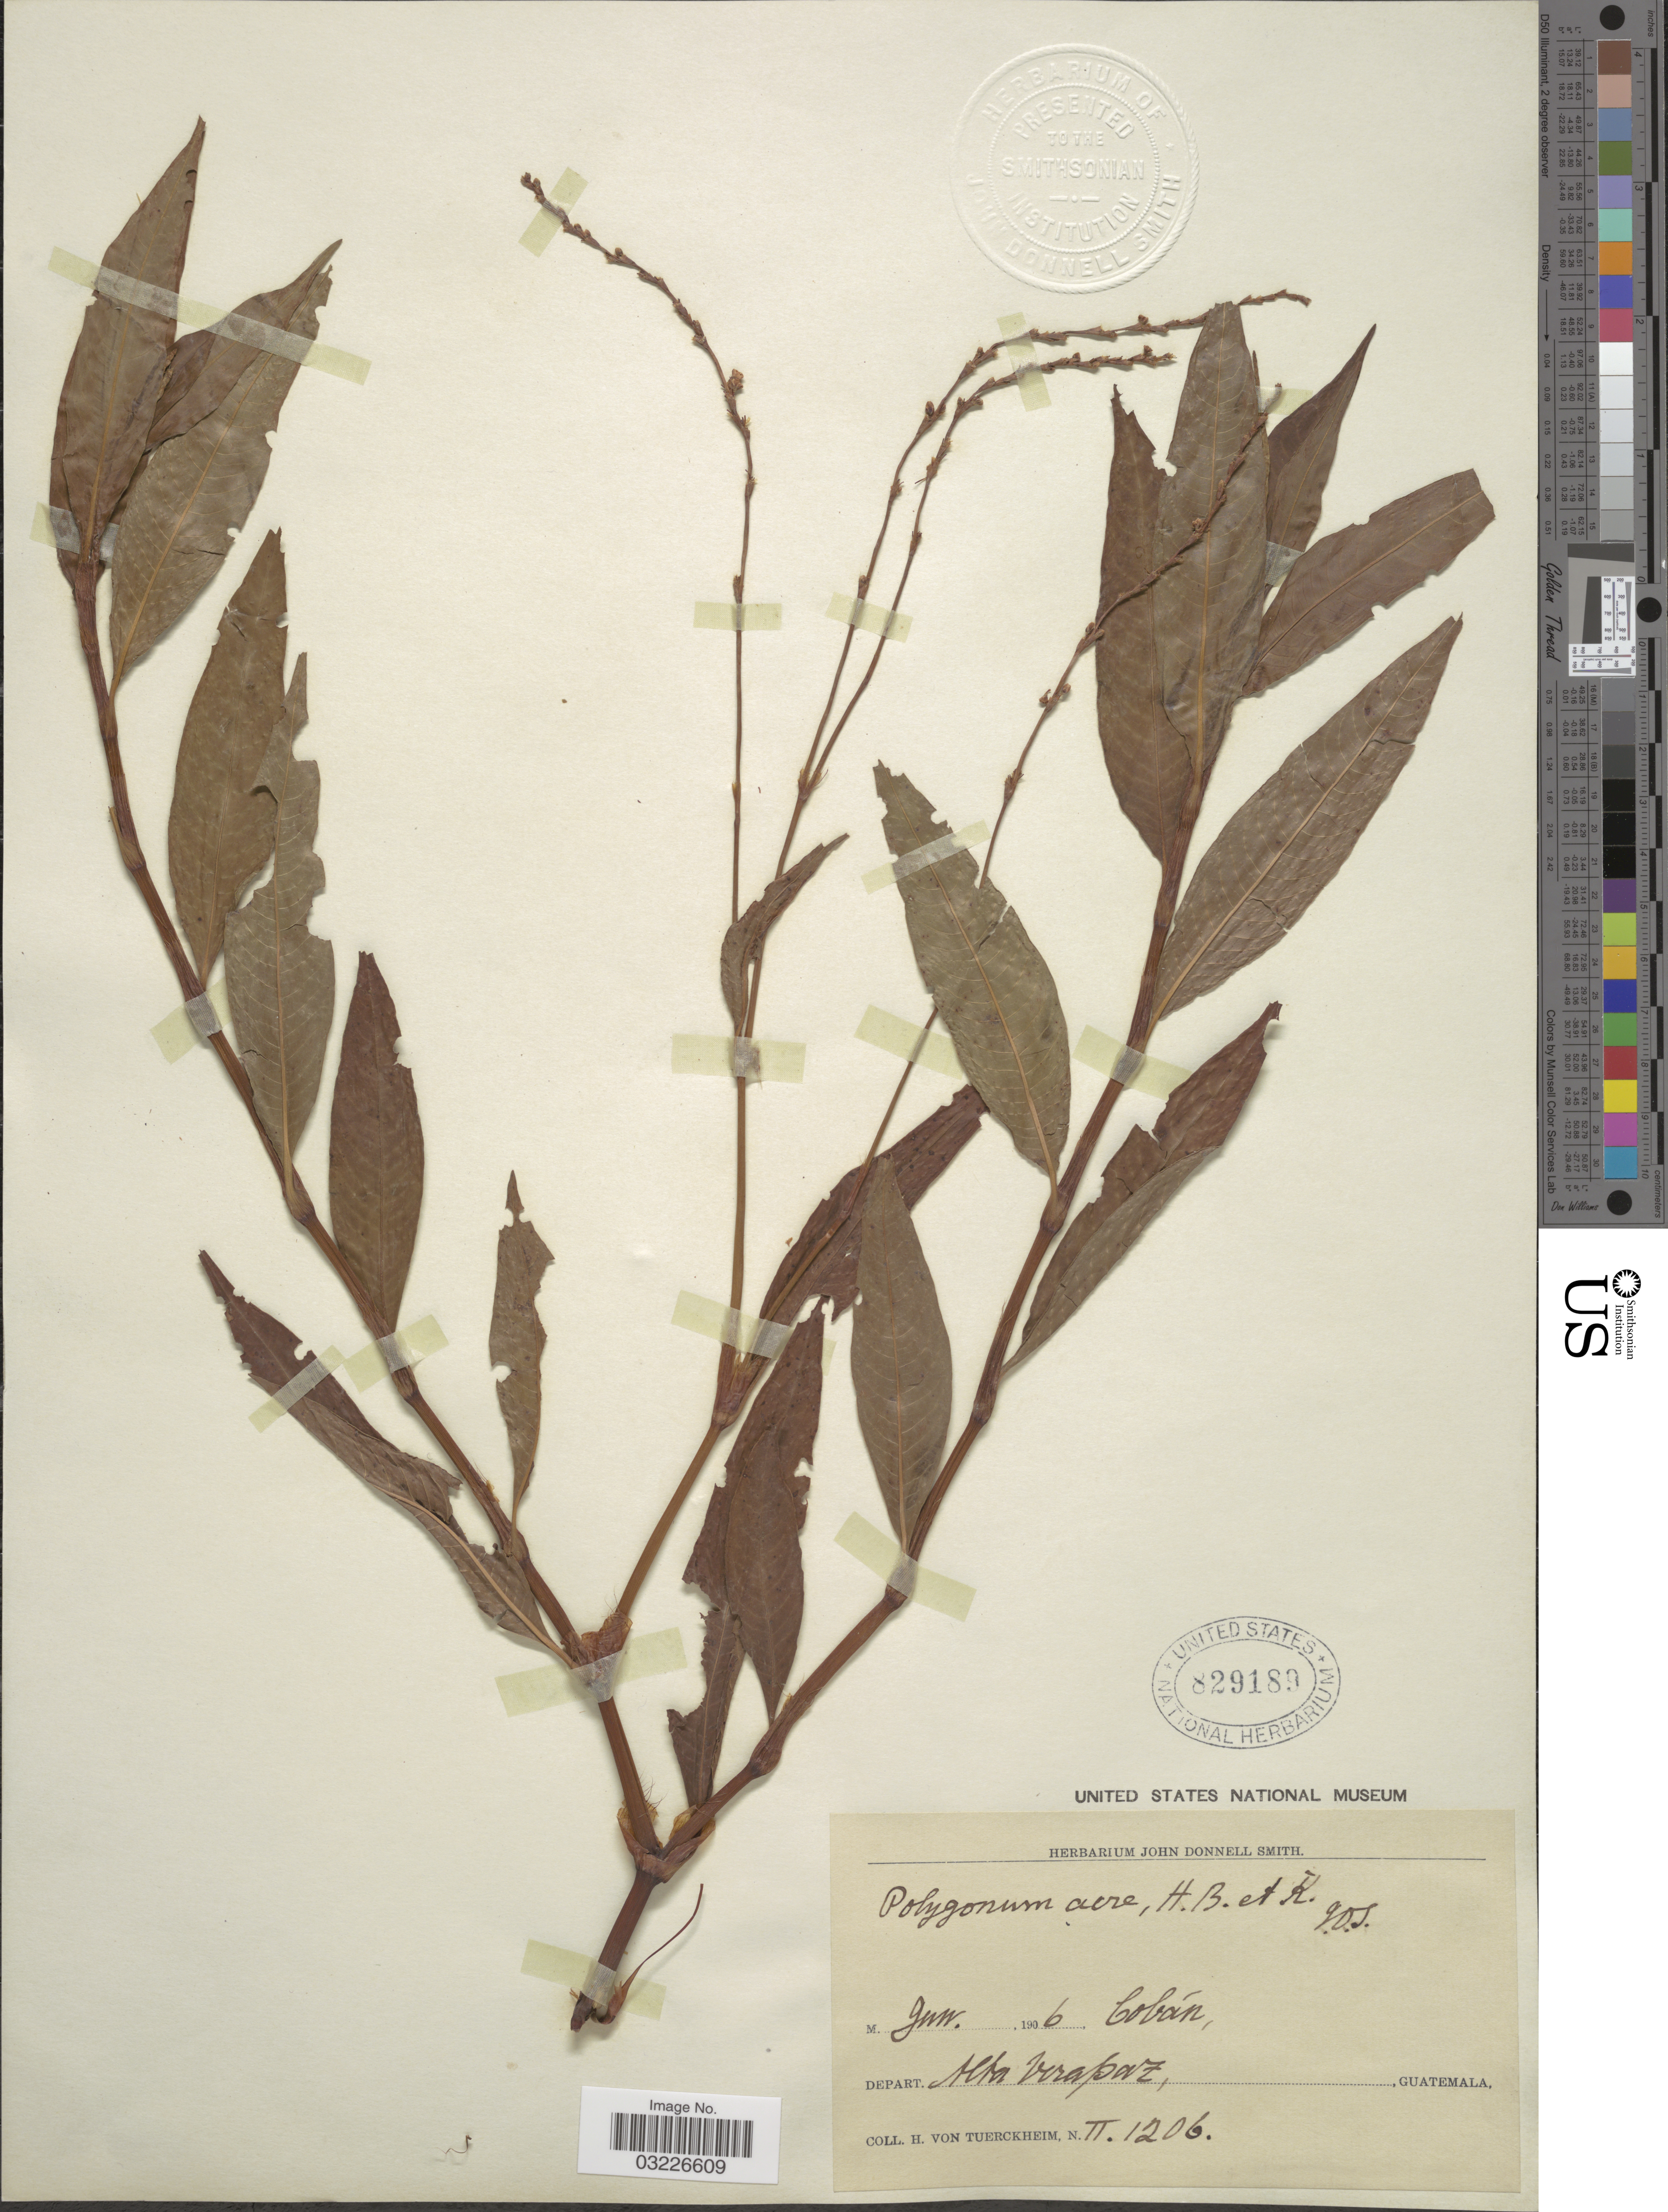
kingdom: Plantae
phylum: Tracheophyta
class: Magnoliopsida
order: Caryophyllales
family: Polygonaceae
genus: Polygonum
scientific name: Polygonum opelousanum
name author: Riddell ex Small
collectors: H. von Türckheim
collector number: II1206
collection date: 1906-06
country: Guatemala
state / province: Alta Verapaz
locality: Cobán, Depart. Alta Verapaz.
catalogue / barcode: US 829189